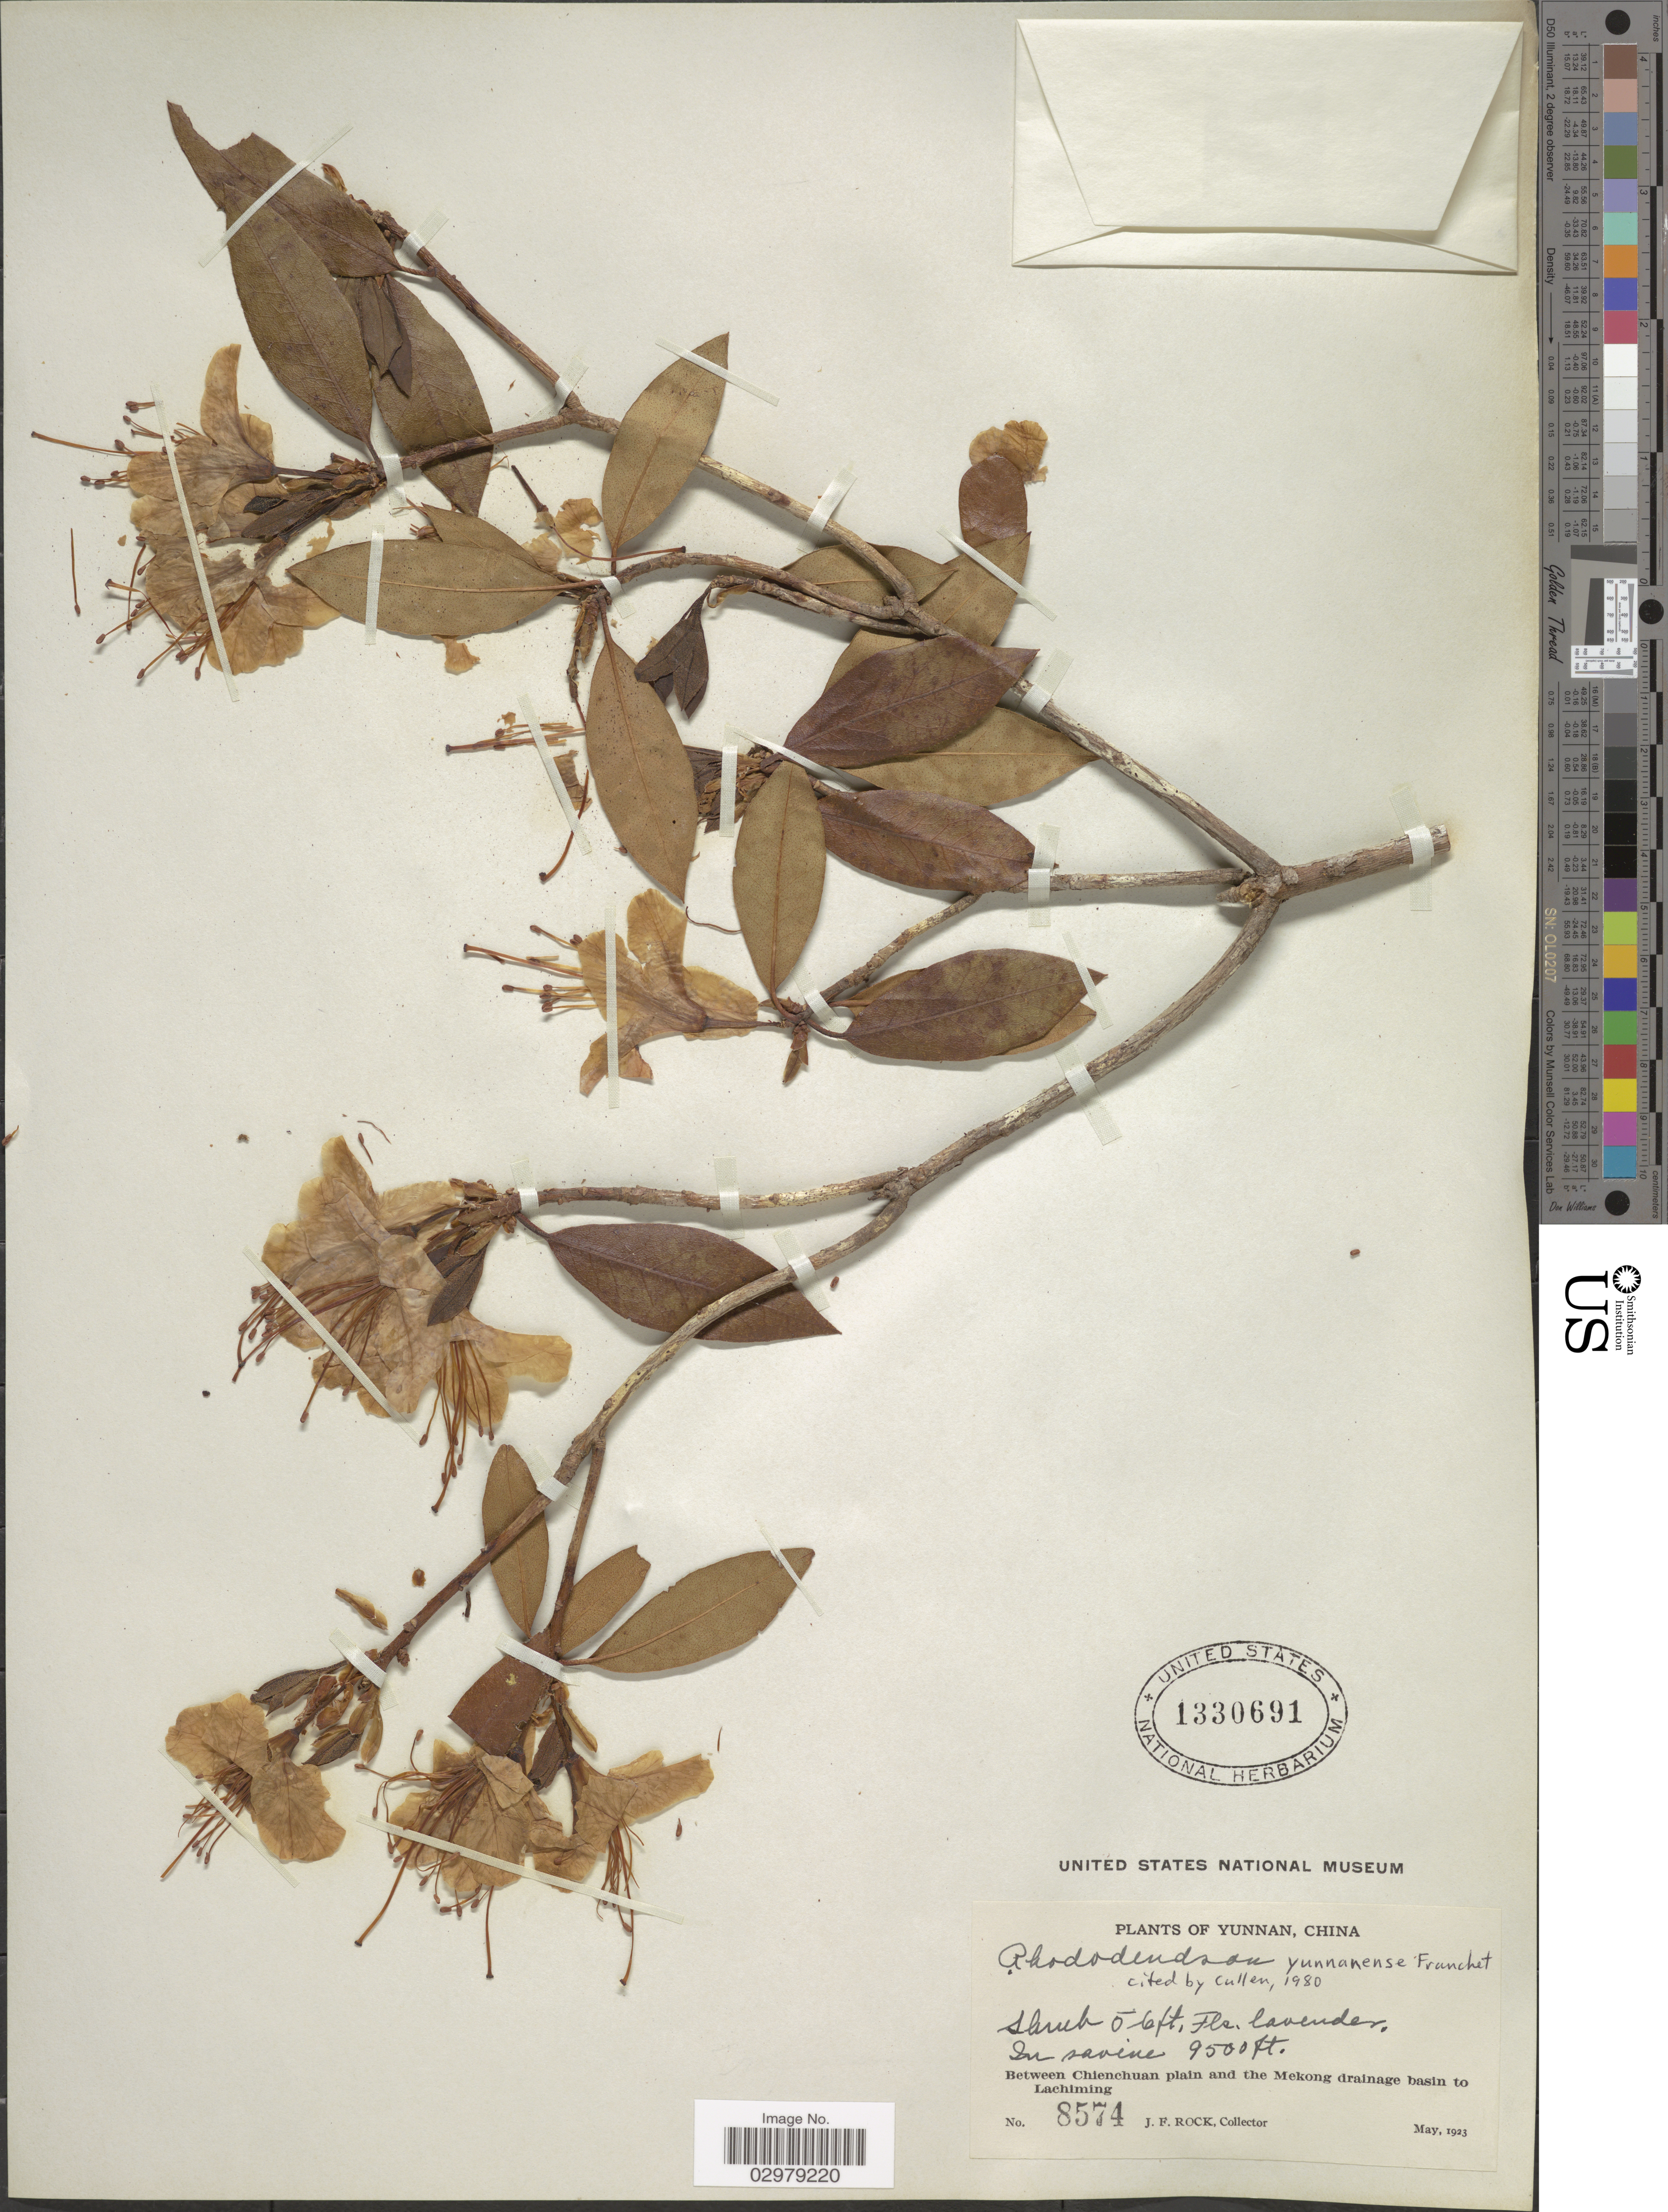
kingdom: Plantae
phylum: Tracheophyta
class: Magnoliopsida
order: Ericales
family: Ericaceae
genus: Rhododendron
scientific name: Rhododendron yunnanense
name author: Franch.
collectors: J. Rock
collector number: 8574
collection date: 1923-05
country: China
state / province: Yunnan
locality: In ravine. Between Chienchuan plain and the Mekong drainage basin to Lachiming.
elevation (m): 2896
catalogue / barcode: US 1330691